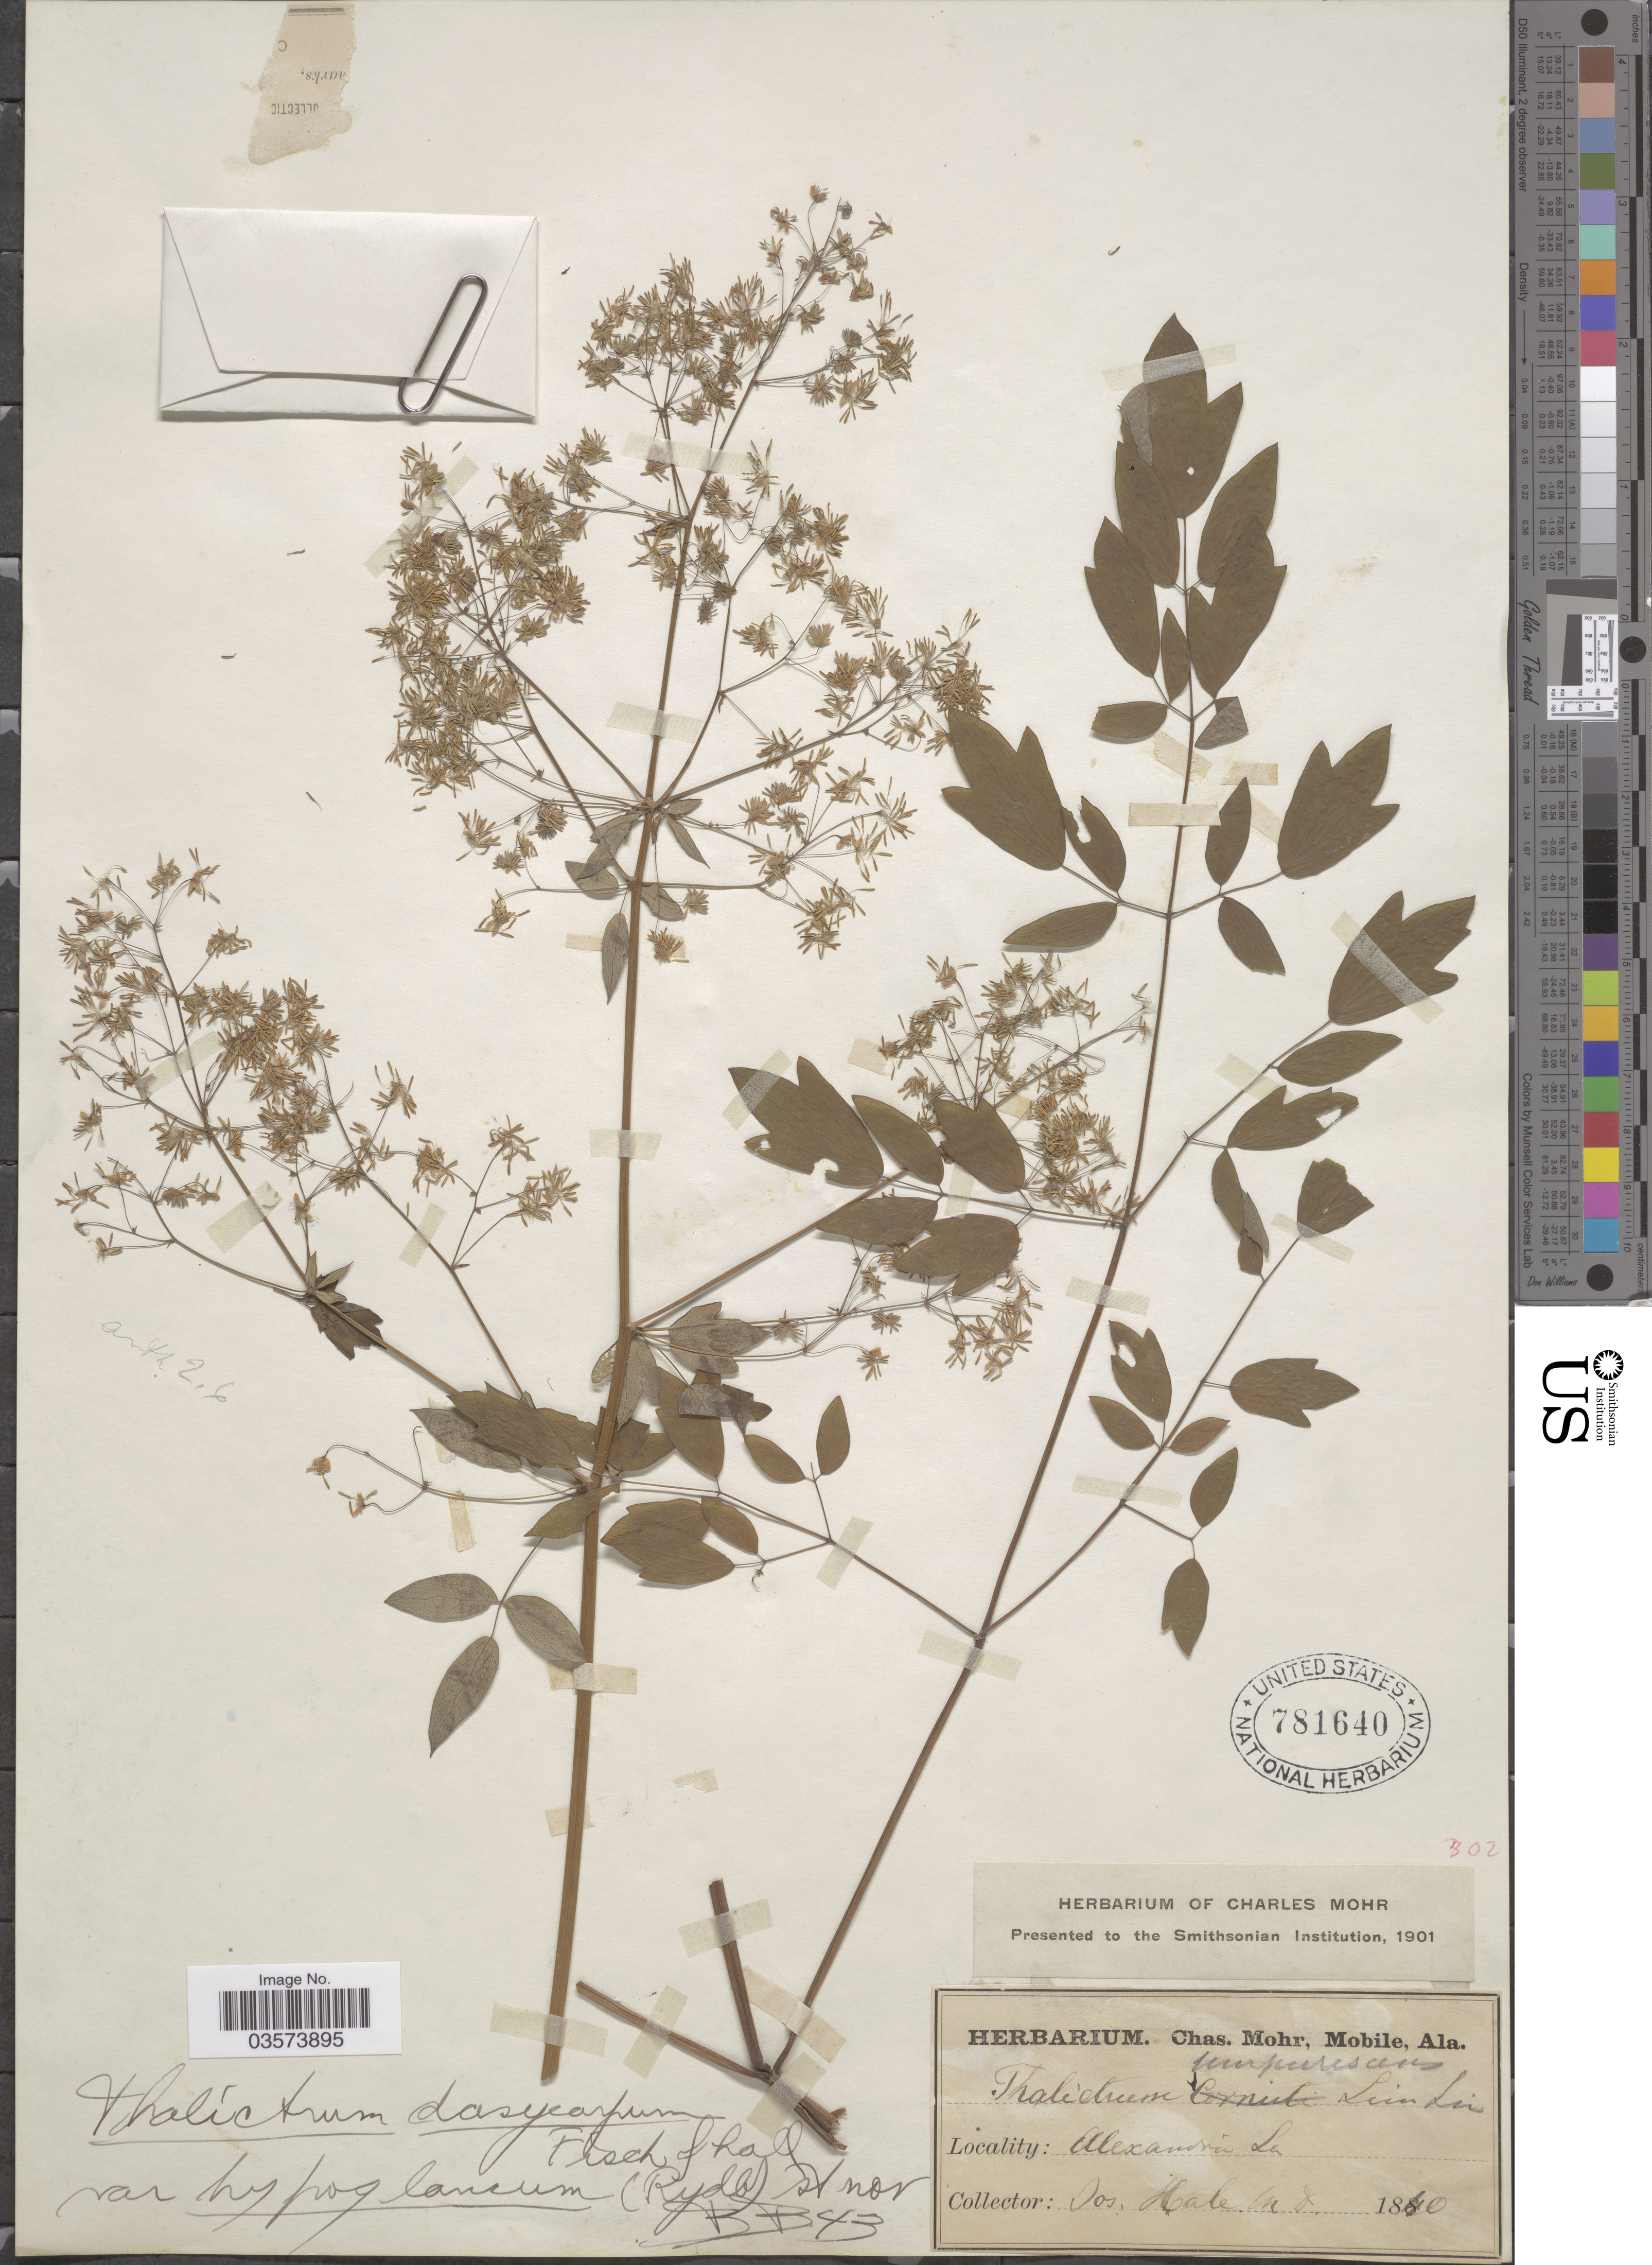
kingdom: Plantae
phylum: Tracheophyta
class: Magnoliopsida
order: Ranunculales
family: Ranunculaceae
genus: Thalictrum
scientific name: Thalictrum dasycarpum var. hypoglaucum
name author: (Rydb.) B. Boivin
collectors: J. Hale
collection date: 1840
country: United States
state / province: Louisiana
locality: Alexandria.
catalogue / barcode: US 781640